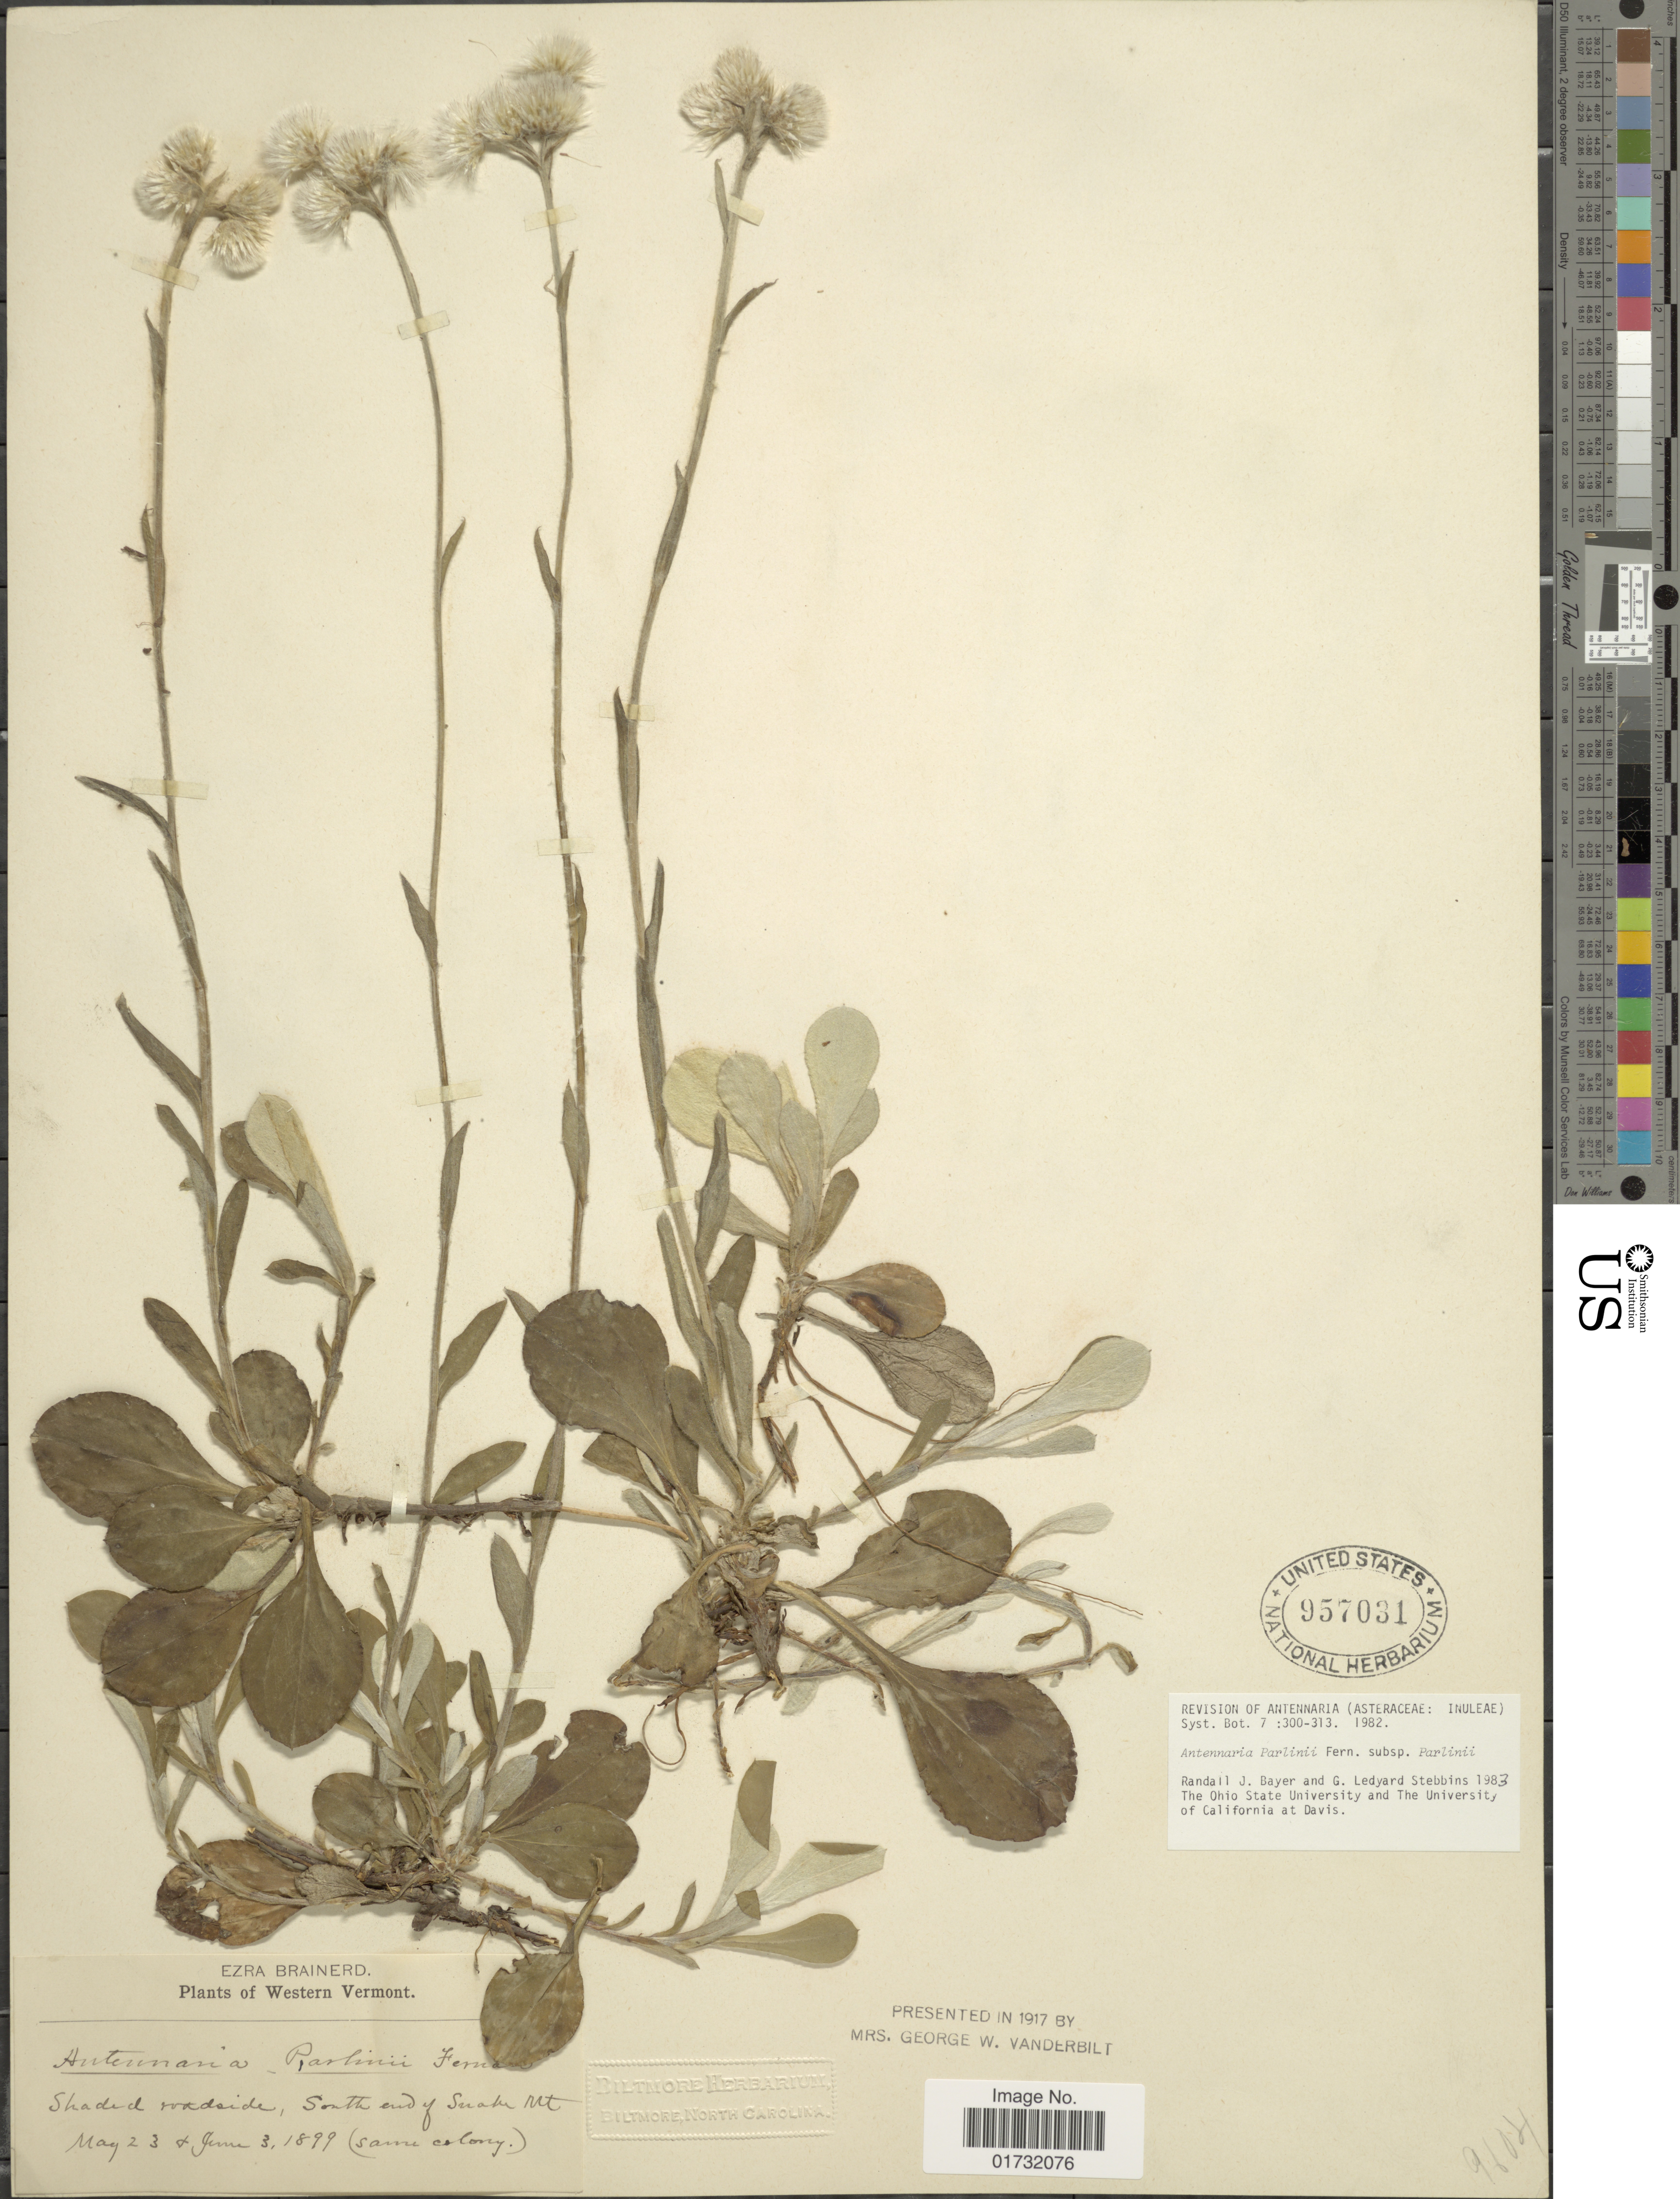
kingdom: Plantae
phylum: Tracheophyta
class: Magnoliopsida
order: Asterales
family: Asteraceae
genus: Antennaria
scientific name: Antennaria parlinii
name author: Fernald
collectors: E. Brainerd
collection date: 1899-05-23/1899-06-03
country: United States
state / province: Vermont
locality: Western Vermont. South end of Snake Mt.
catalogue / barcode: US 957031